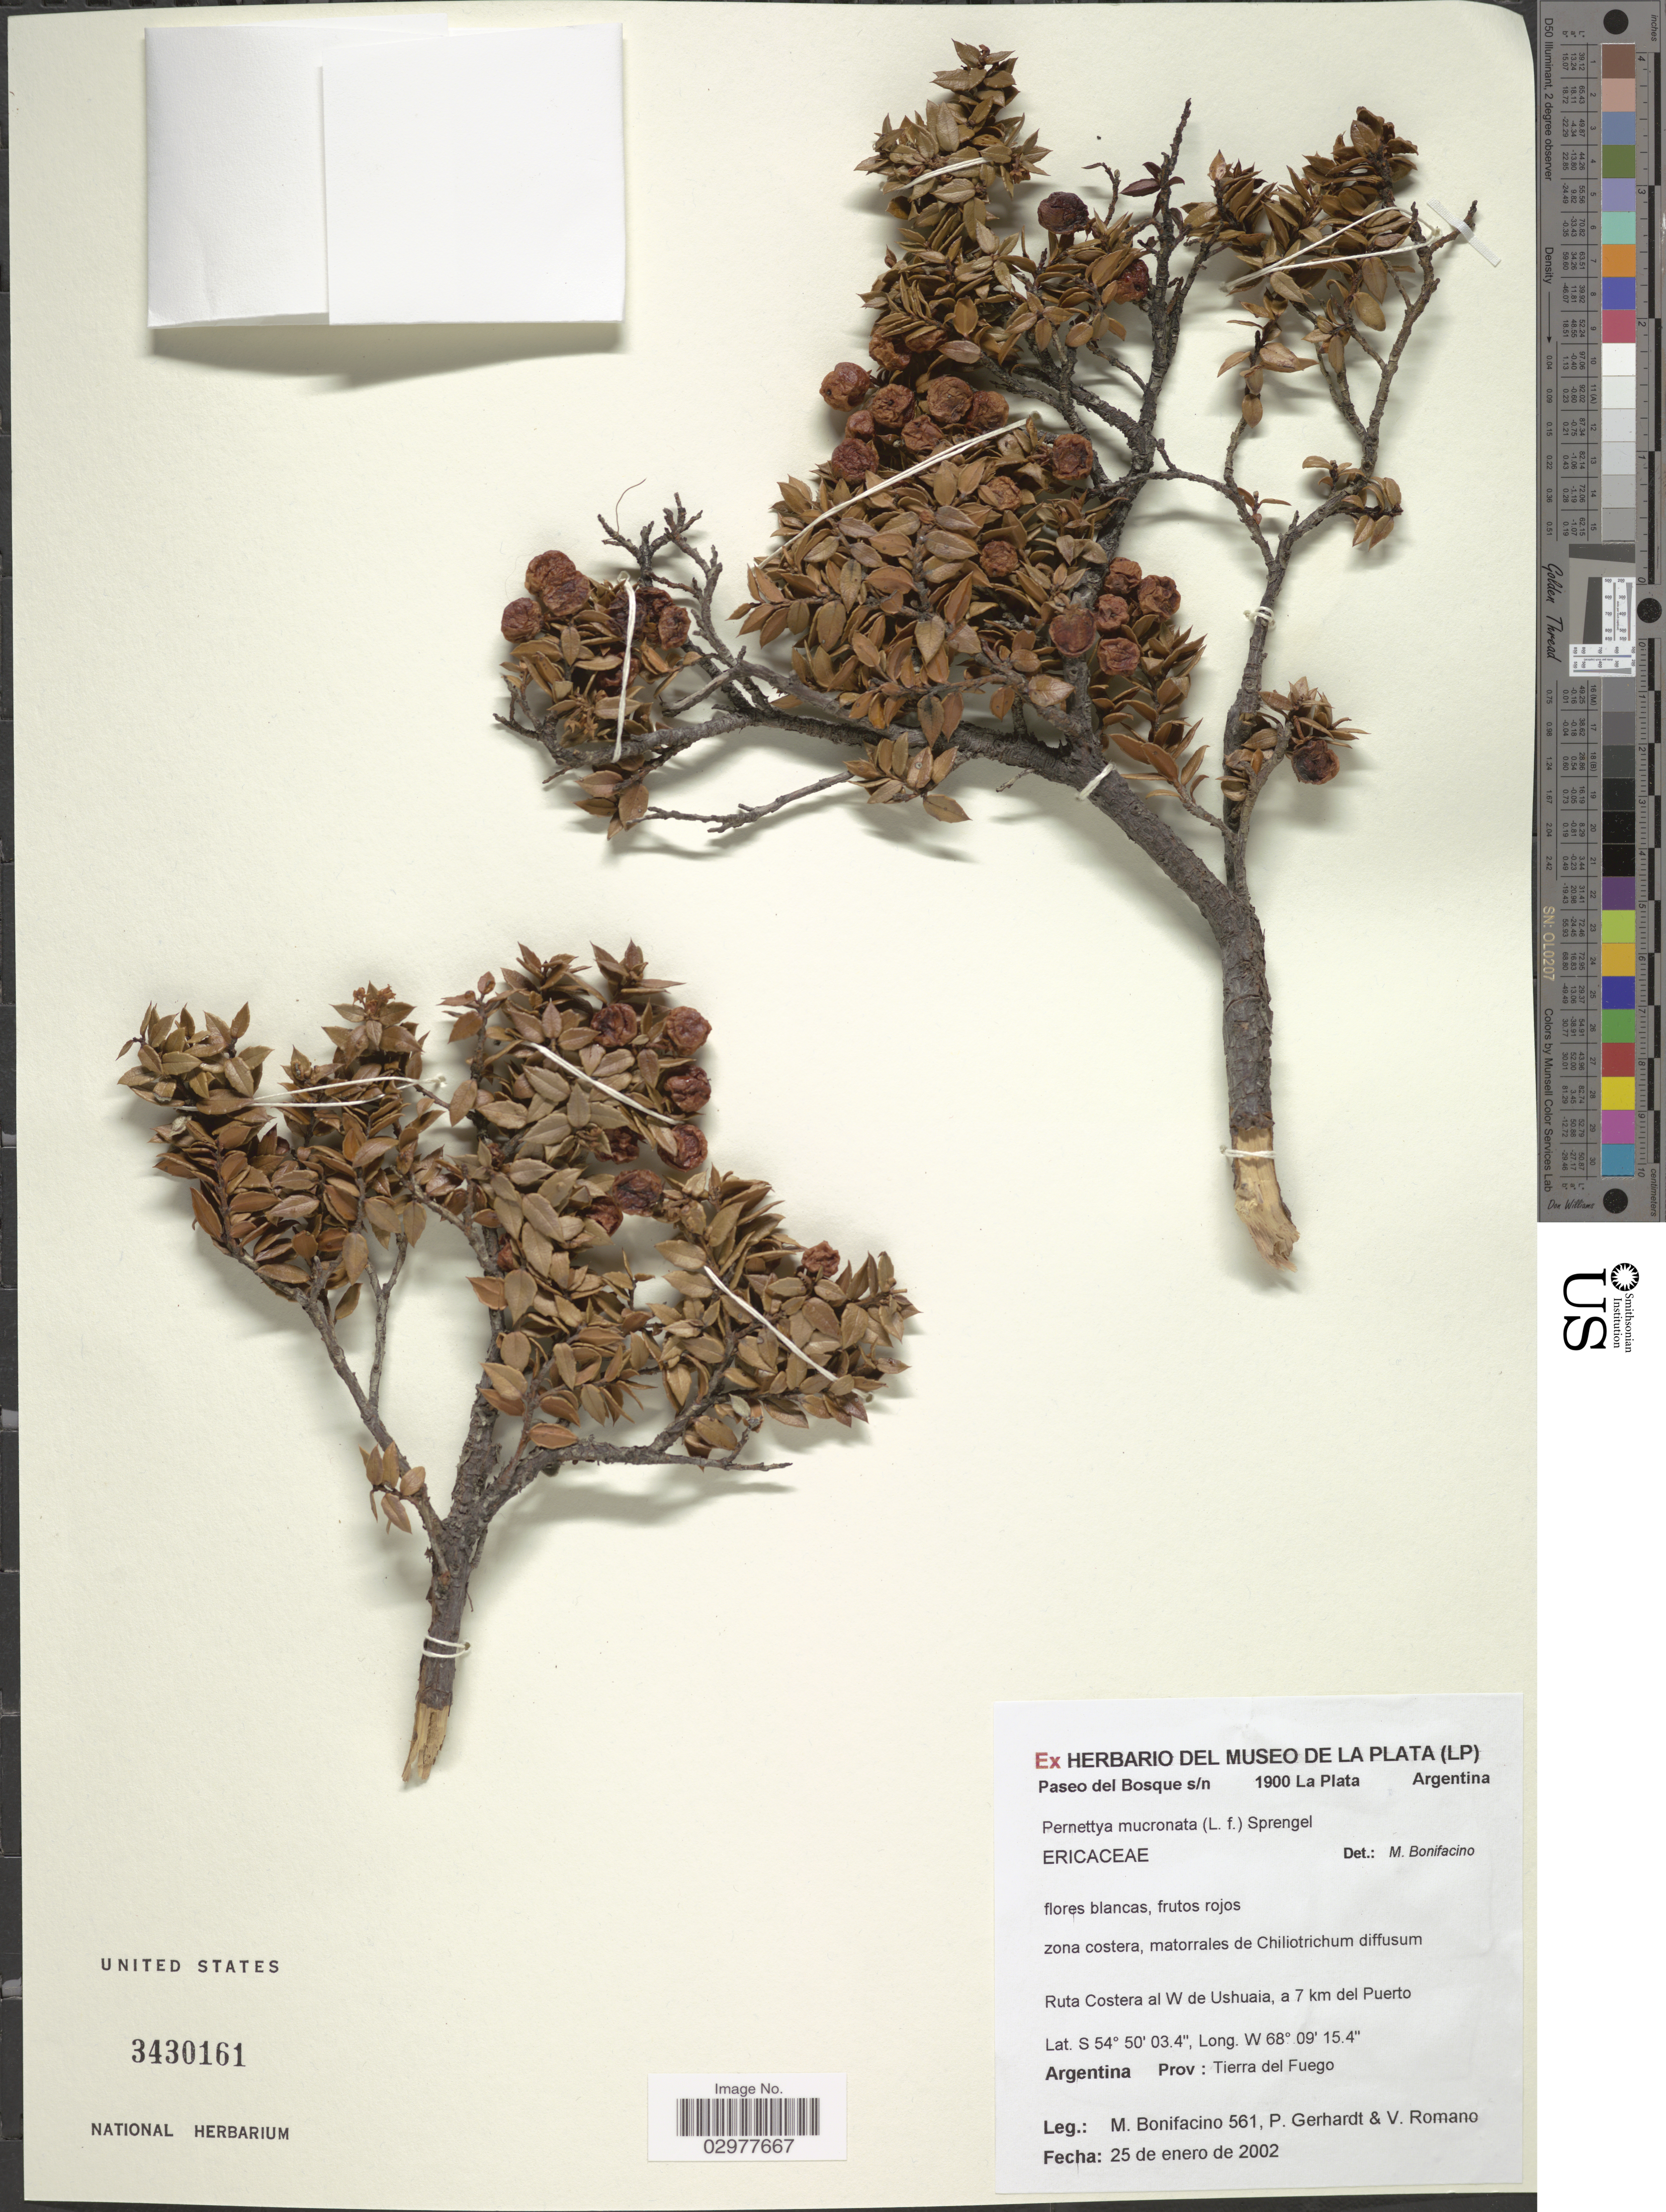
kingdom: Plantae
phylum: Tracheophyta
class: Magnoliopsida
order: Ericales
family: Ericaceae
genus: Pernettya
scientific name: Pernettya mucronata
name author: (L. f.) Gaudich. ex A. Spreng.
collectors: M. Bonifacino, P. Gerhardt & V. Romano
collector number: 0561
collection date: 2002-01-25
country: Argentina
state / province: Tierra del Fuego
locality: Ruta Costera al W de Ushuaia, a 7 km del Puerto.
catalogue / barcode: US 3430161